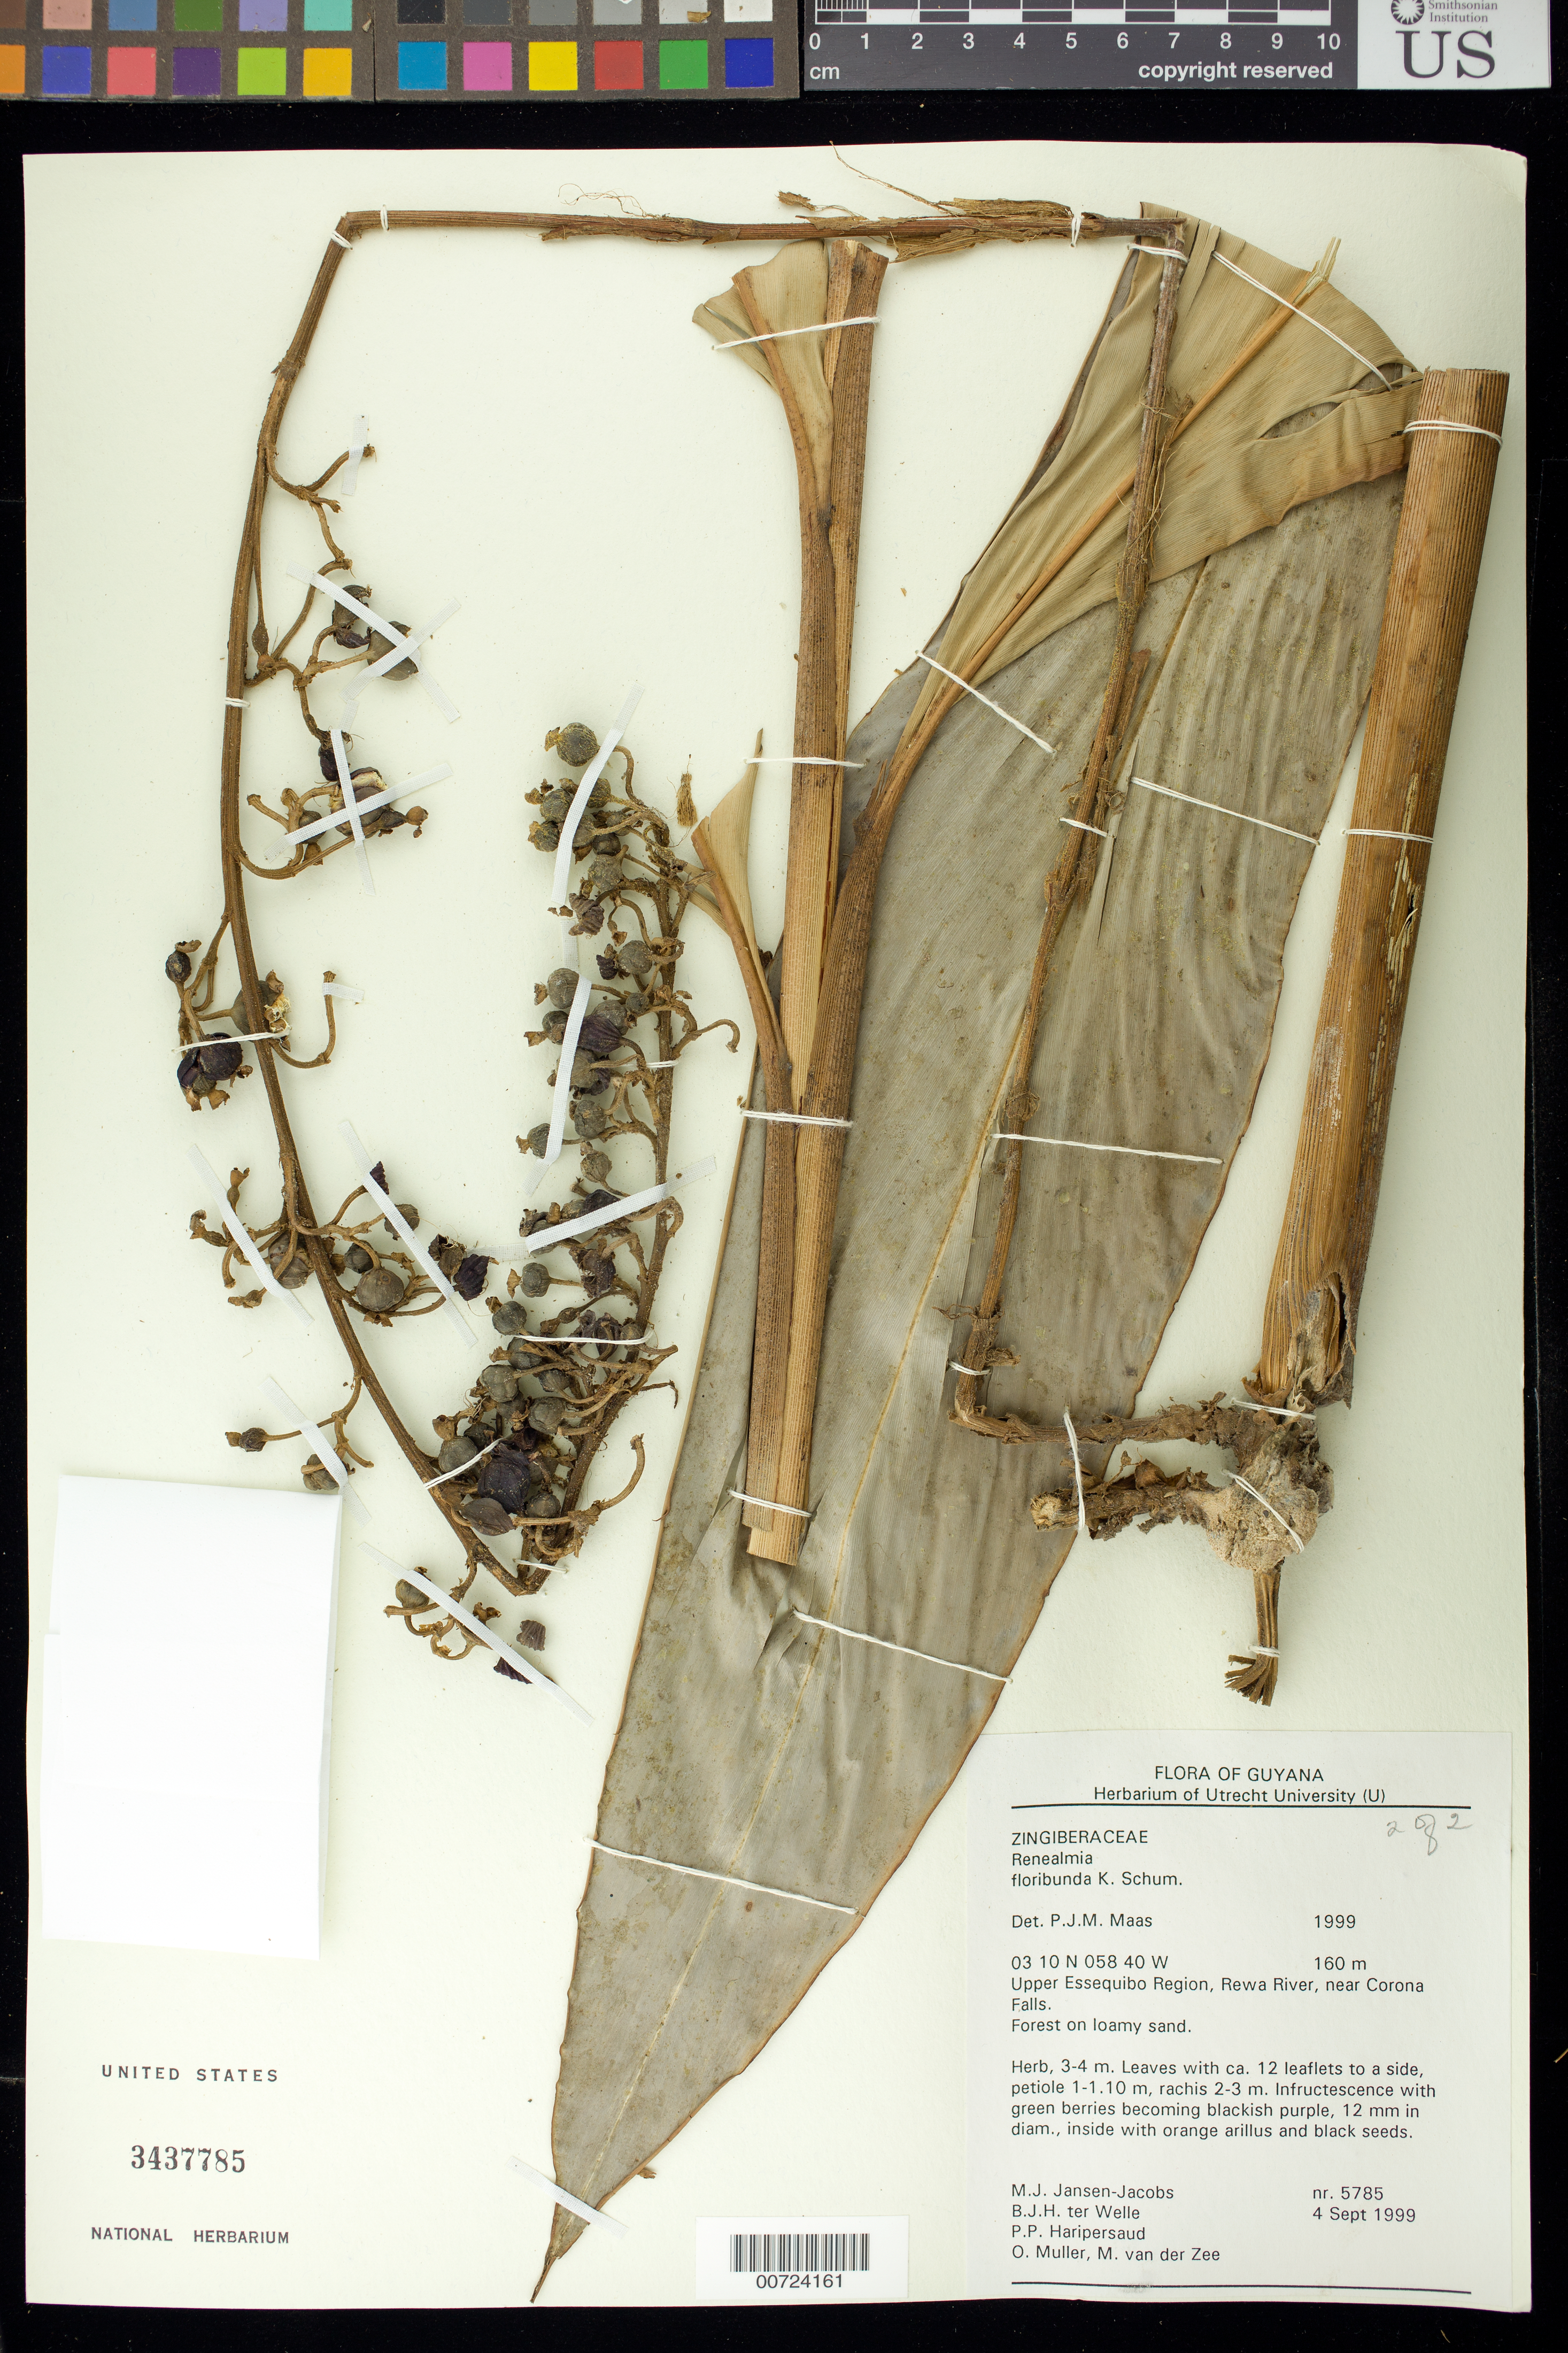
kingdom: Plantae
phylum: Tracheophyta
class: Liliopsida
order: Zingiberales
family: Zingiberaceae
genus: Renealmia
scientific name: Renealmia floribunda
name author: K. Schum.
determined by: Maas, Paul J. M.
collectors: M. J. Jansen-Jacobs, B. Welle, P. Haripersaud, O. Muller & M. van der Zee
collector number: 5785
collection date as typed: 4-Sep-99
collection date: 1999-09-04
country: Guyana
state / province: U. Takutu-U. Essequibo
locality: Rewa River, near Corona Falls, Upper Essequibo Region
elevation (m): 160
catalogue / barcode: US 3437785